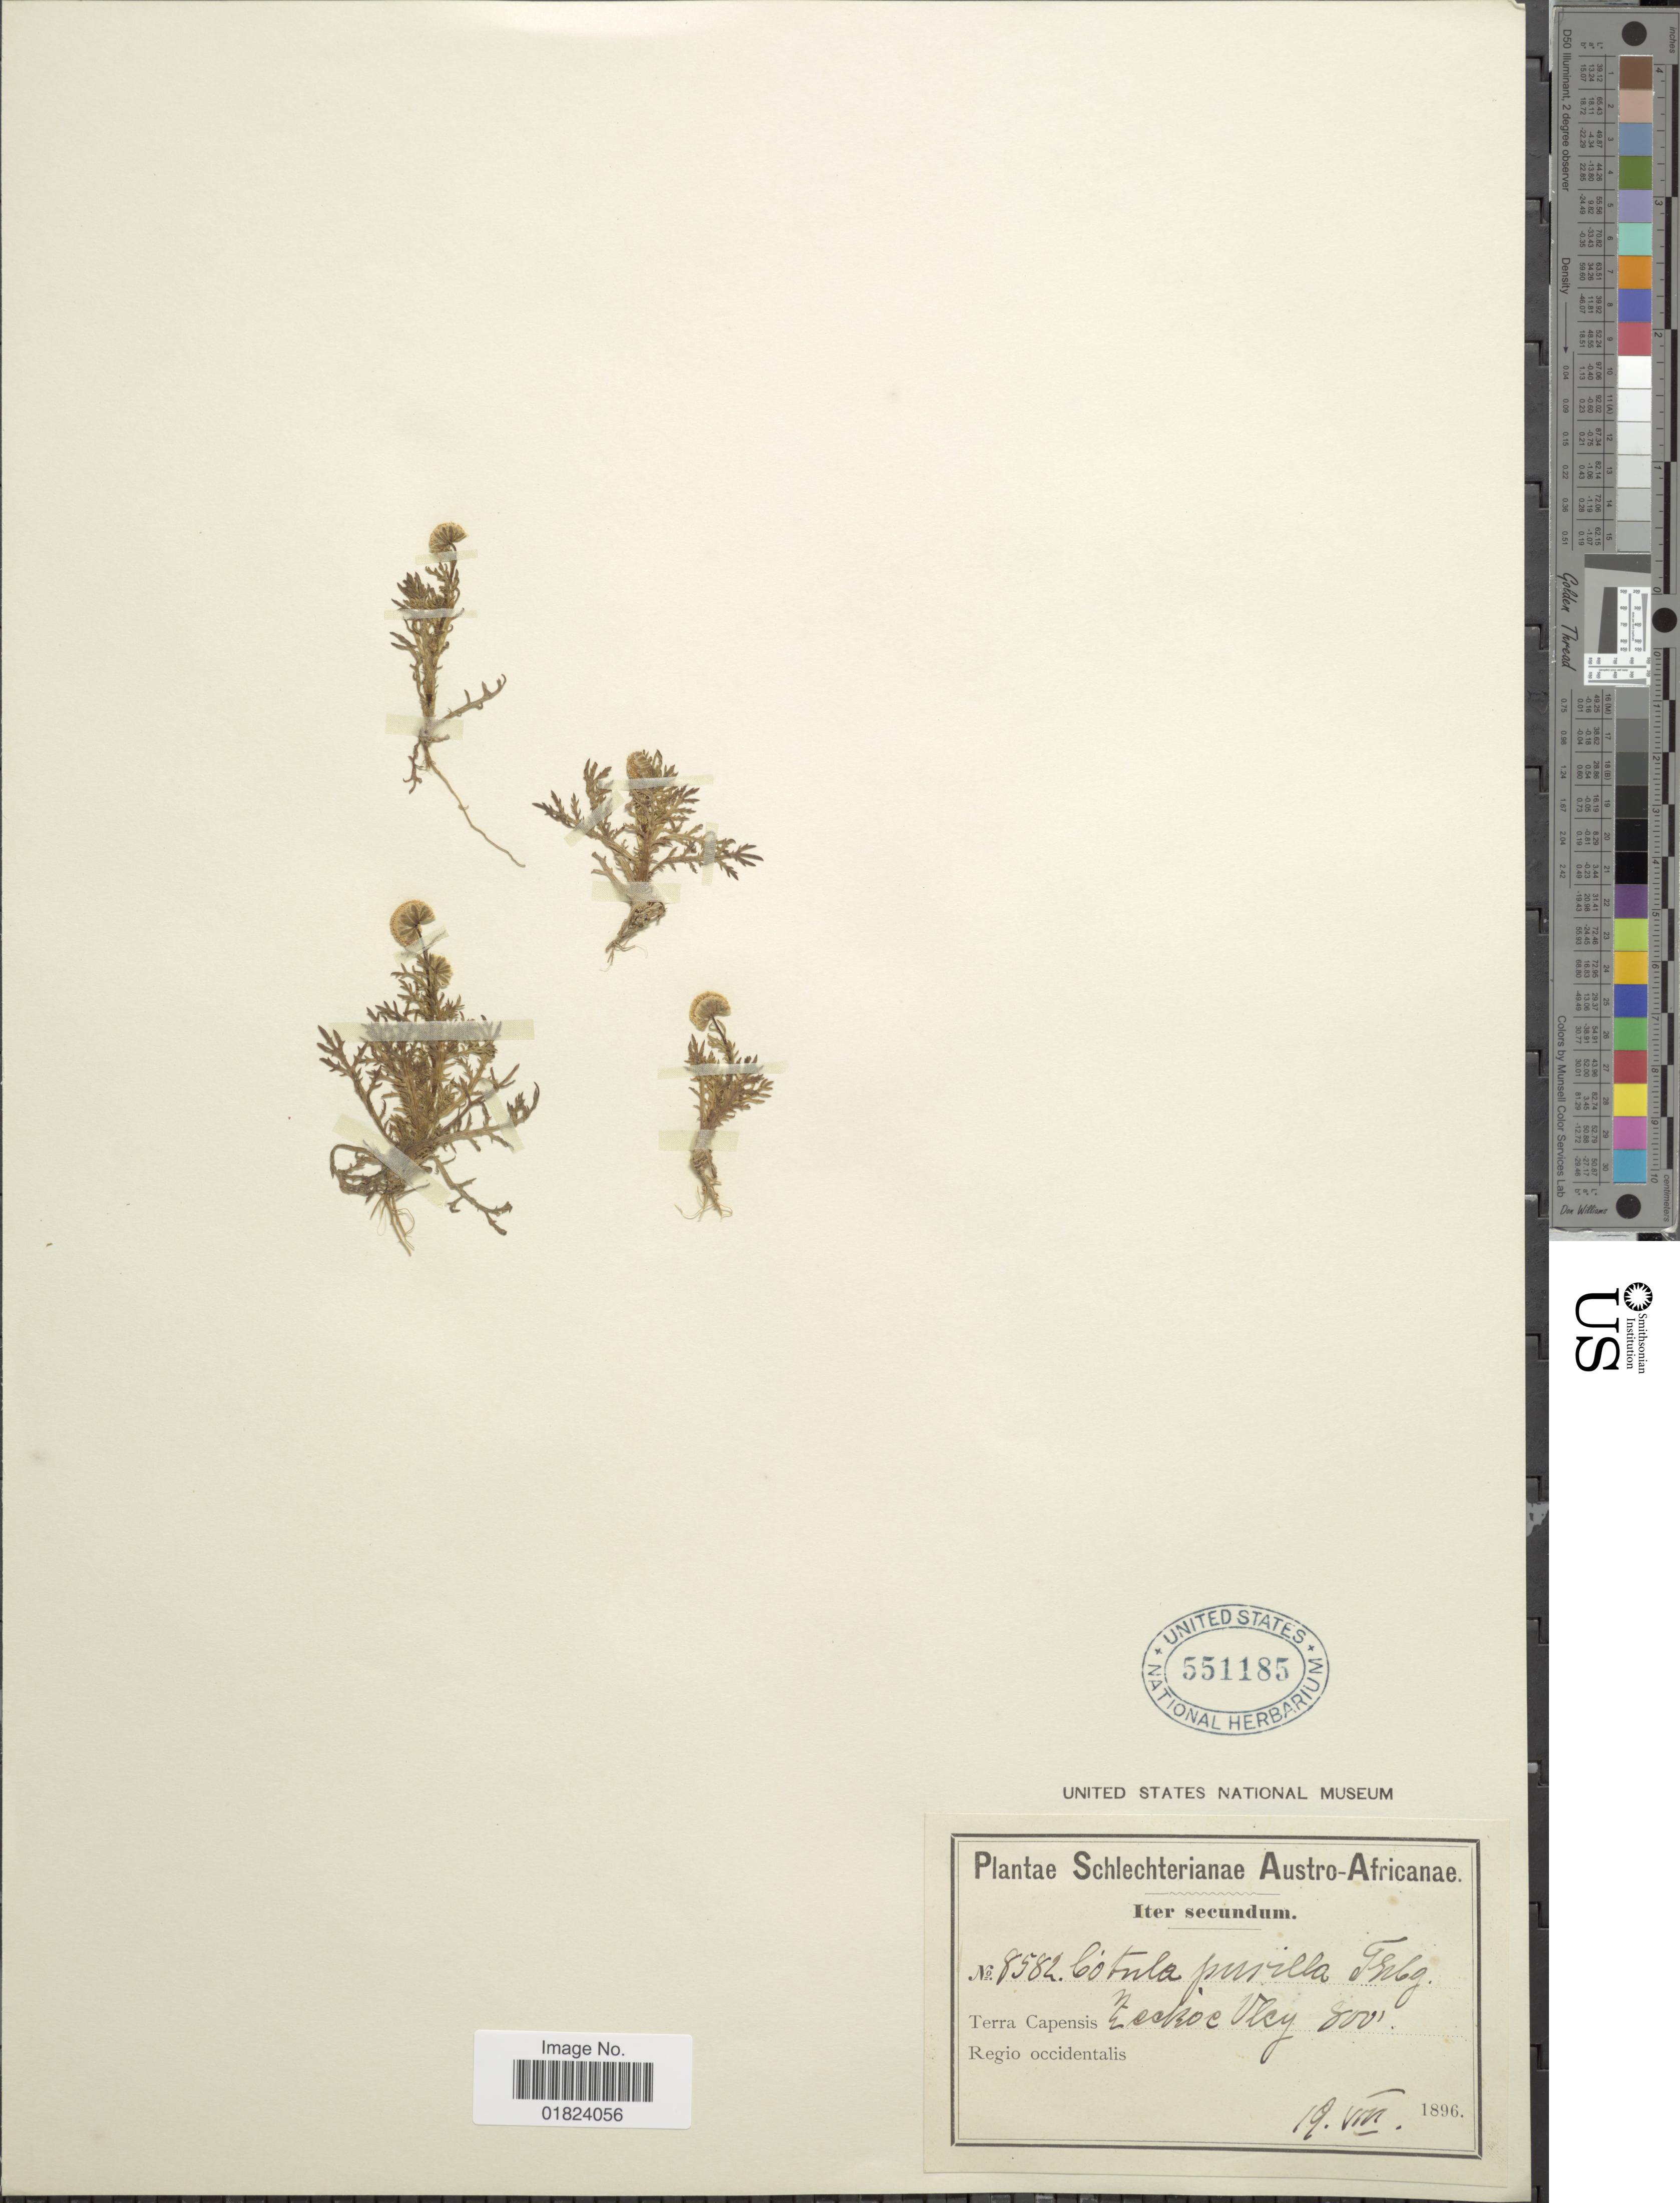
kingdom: Plantae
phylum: Tracheophyta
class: Magnoliopsida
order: Asterales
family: Asteraceae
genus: Cotula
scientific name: Cotula pusilla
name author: Thunberg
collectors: Schlechter, --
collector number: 8582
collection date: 1896-08-19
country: South Africa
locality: Austro-Africanae, iter secundum, Terra Capensis Zeekoevlei, Regio occidentalis.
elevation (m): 244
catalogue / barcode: US 551185